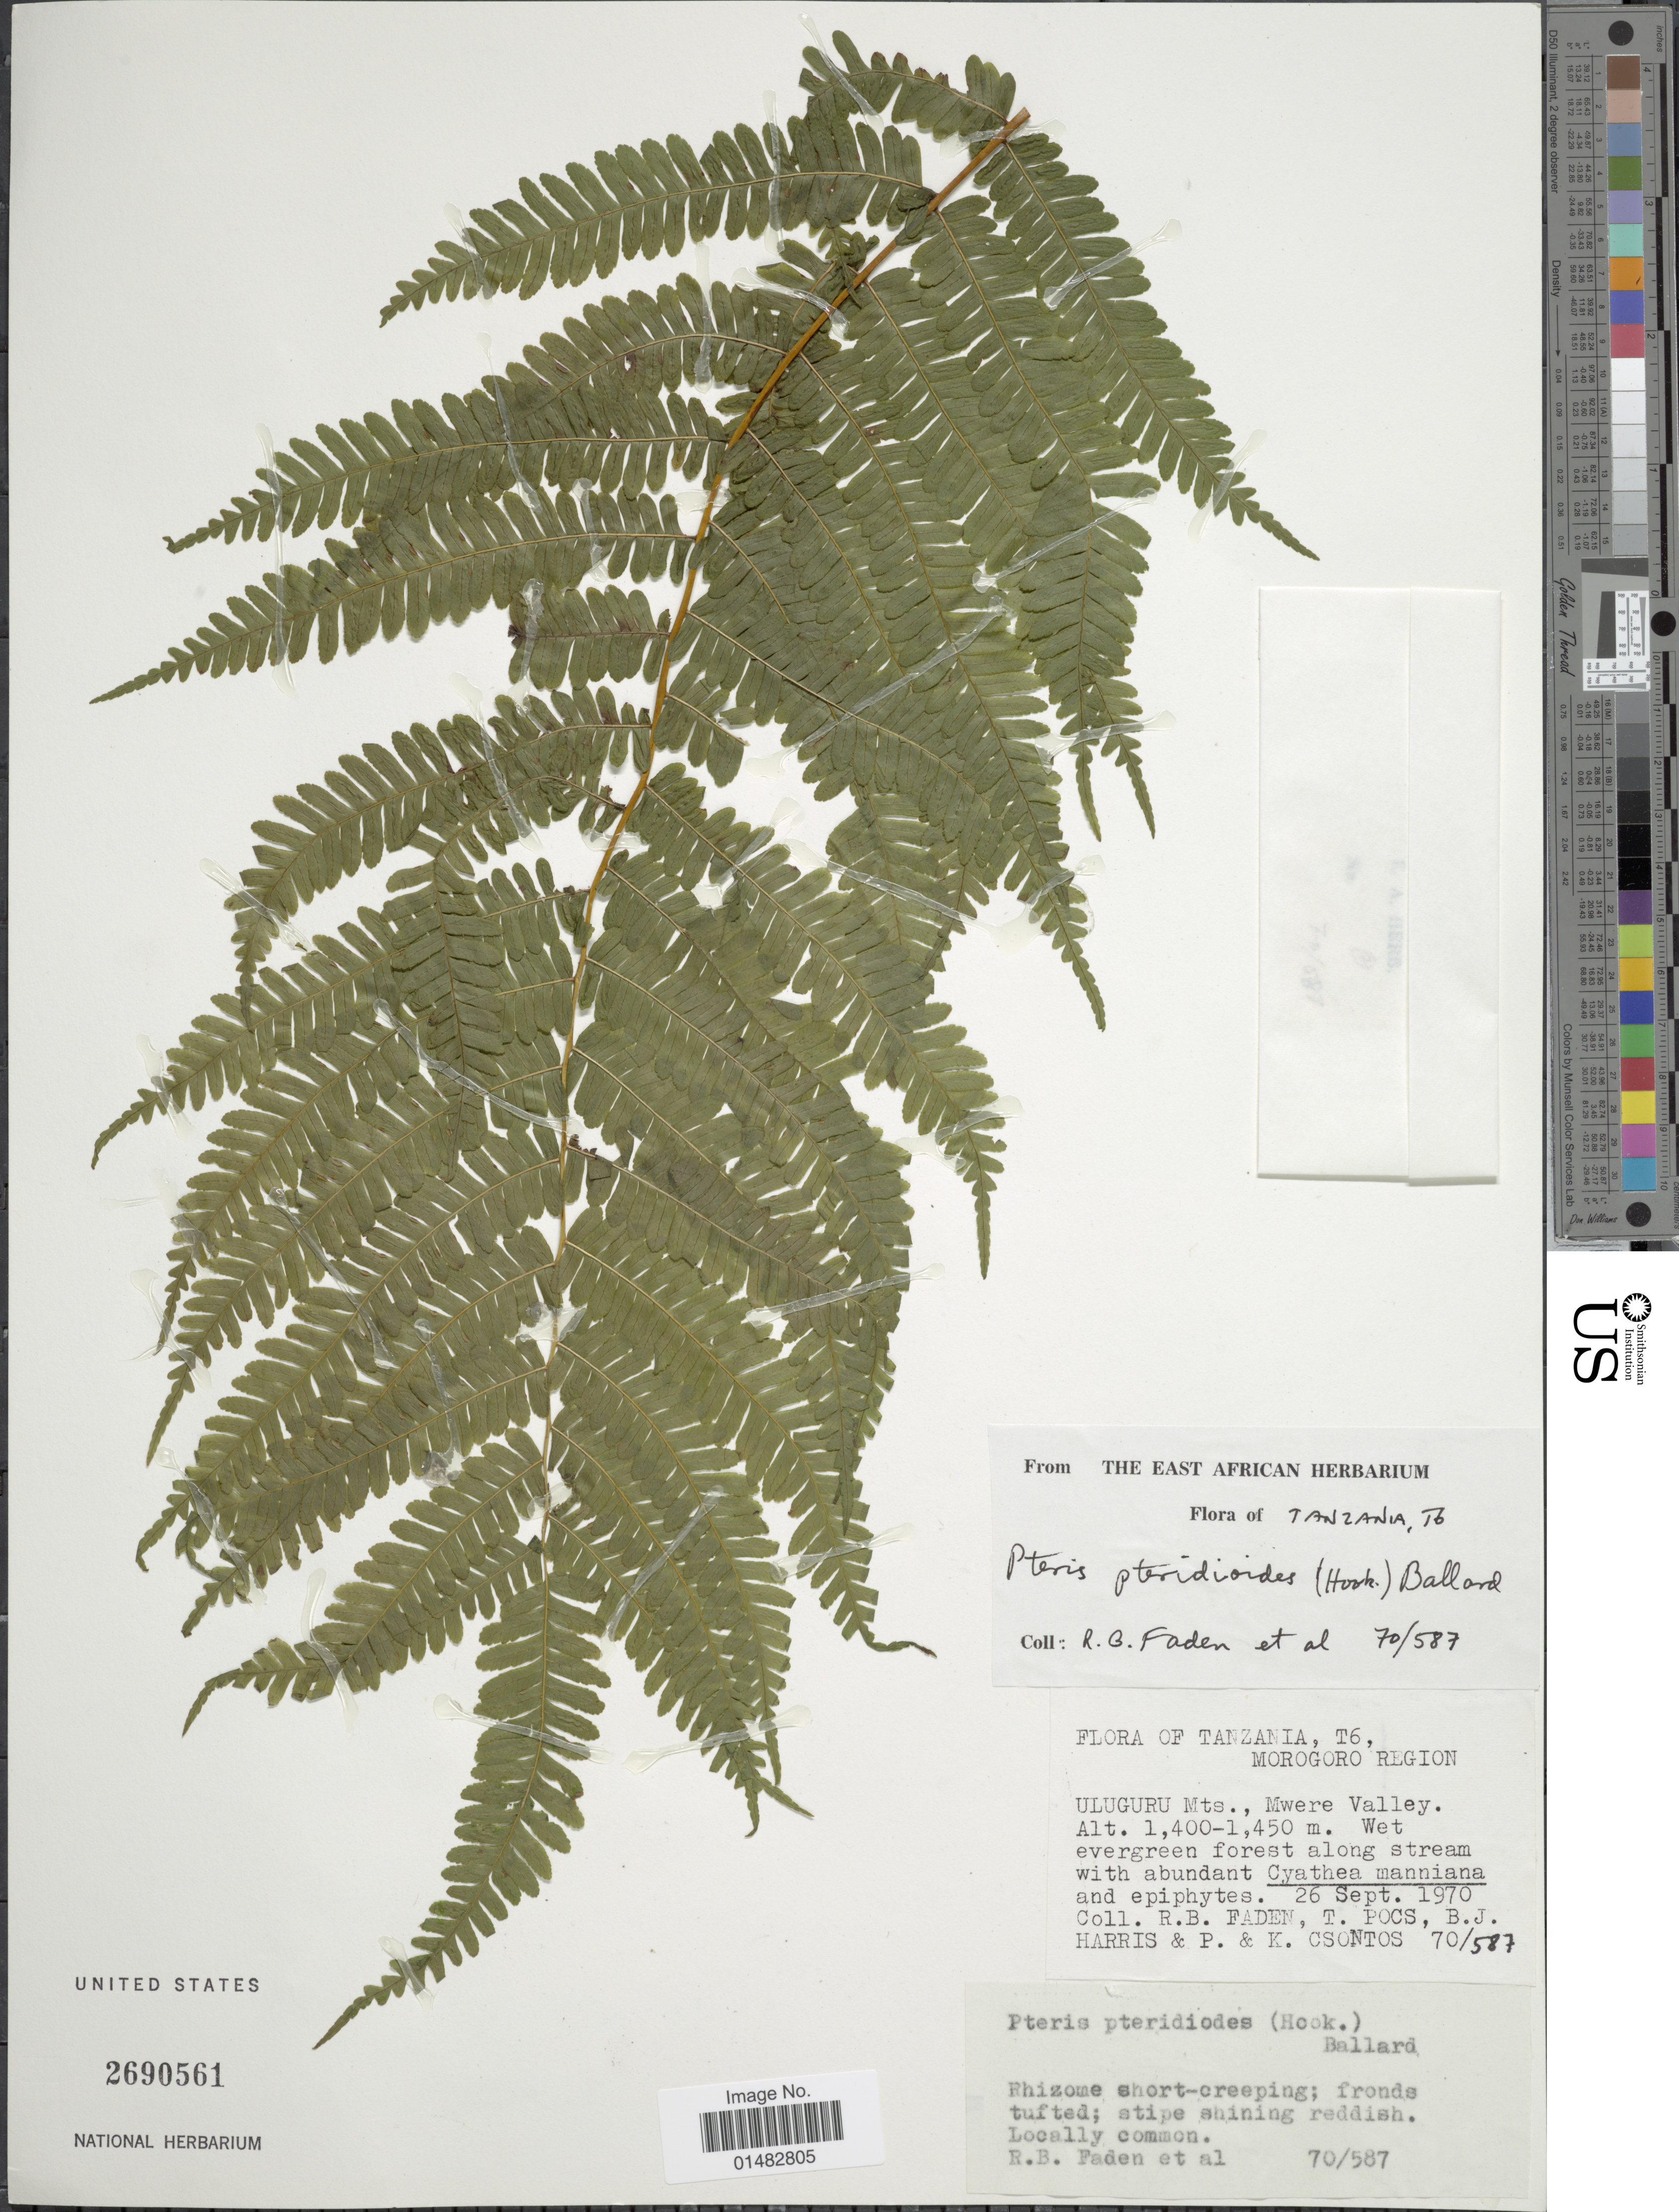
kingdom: Plantae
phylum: Tracheophyta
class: Polypodiopsida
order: Polypodiales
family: Pteridaceae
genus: Pteris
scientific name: Pteris pteridioides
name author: (Hook.) Ballard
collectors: R. B. Faden, T. Pocs, B. J. Harris, P. Csontos & K. Csontos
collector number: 70/587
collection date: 1970-09-26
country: Tanzania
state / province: Morogoro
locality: Tanzania, T6, Morogoro Region, Uluguru Mts, Mwere Valley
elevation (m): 1400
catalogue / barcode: US 2690561